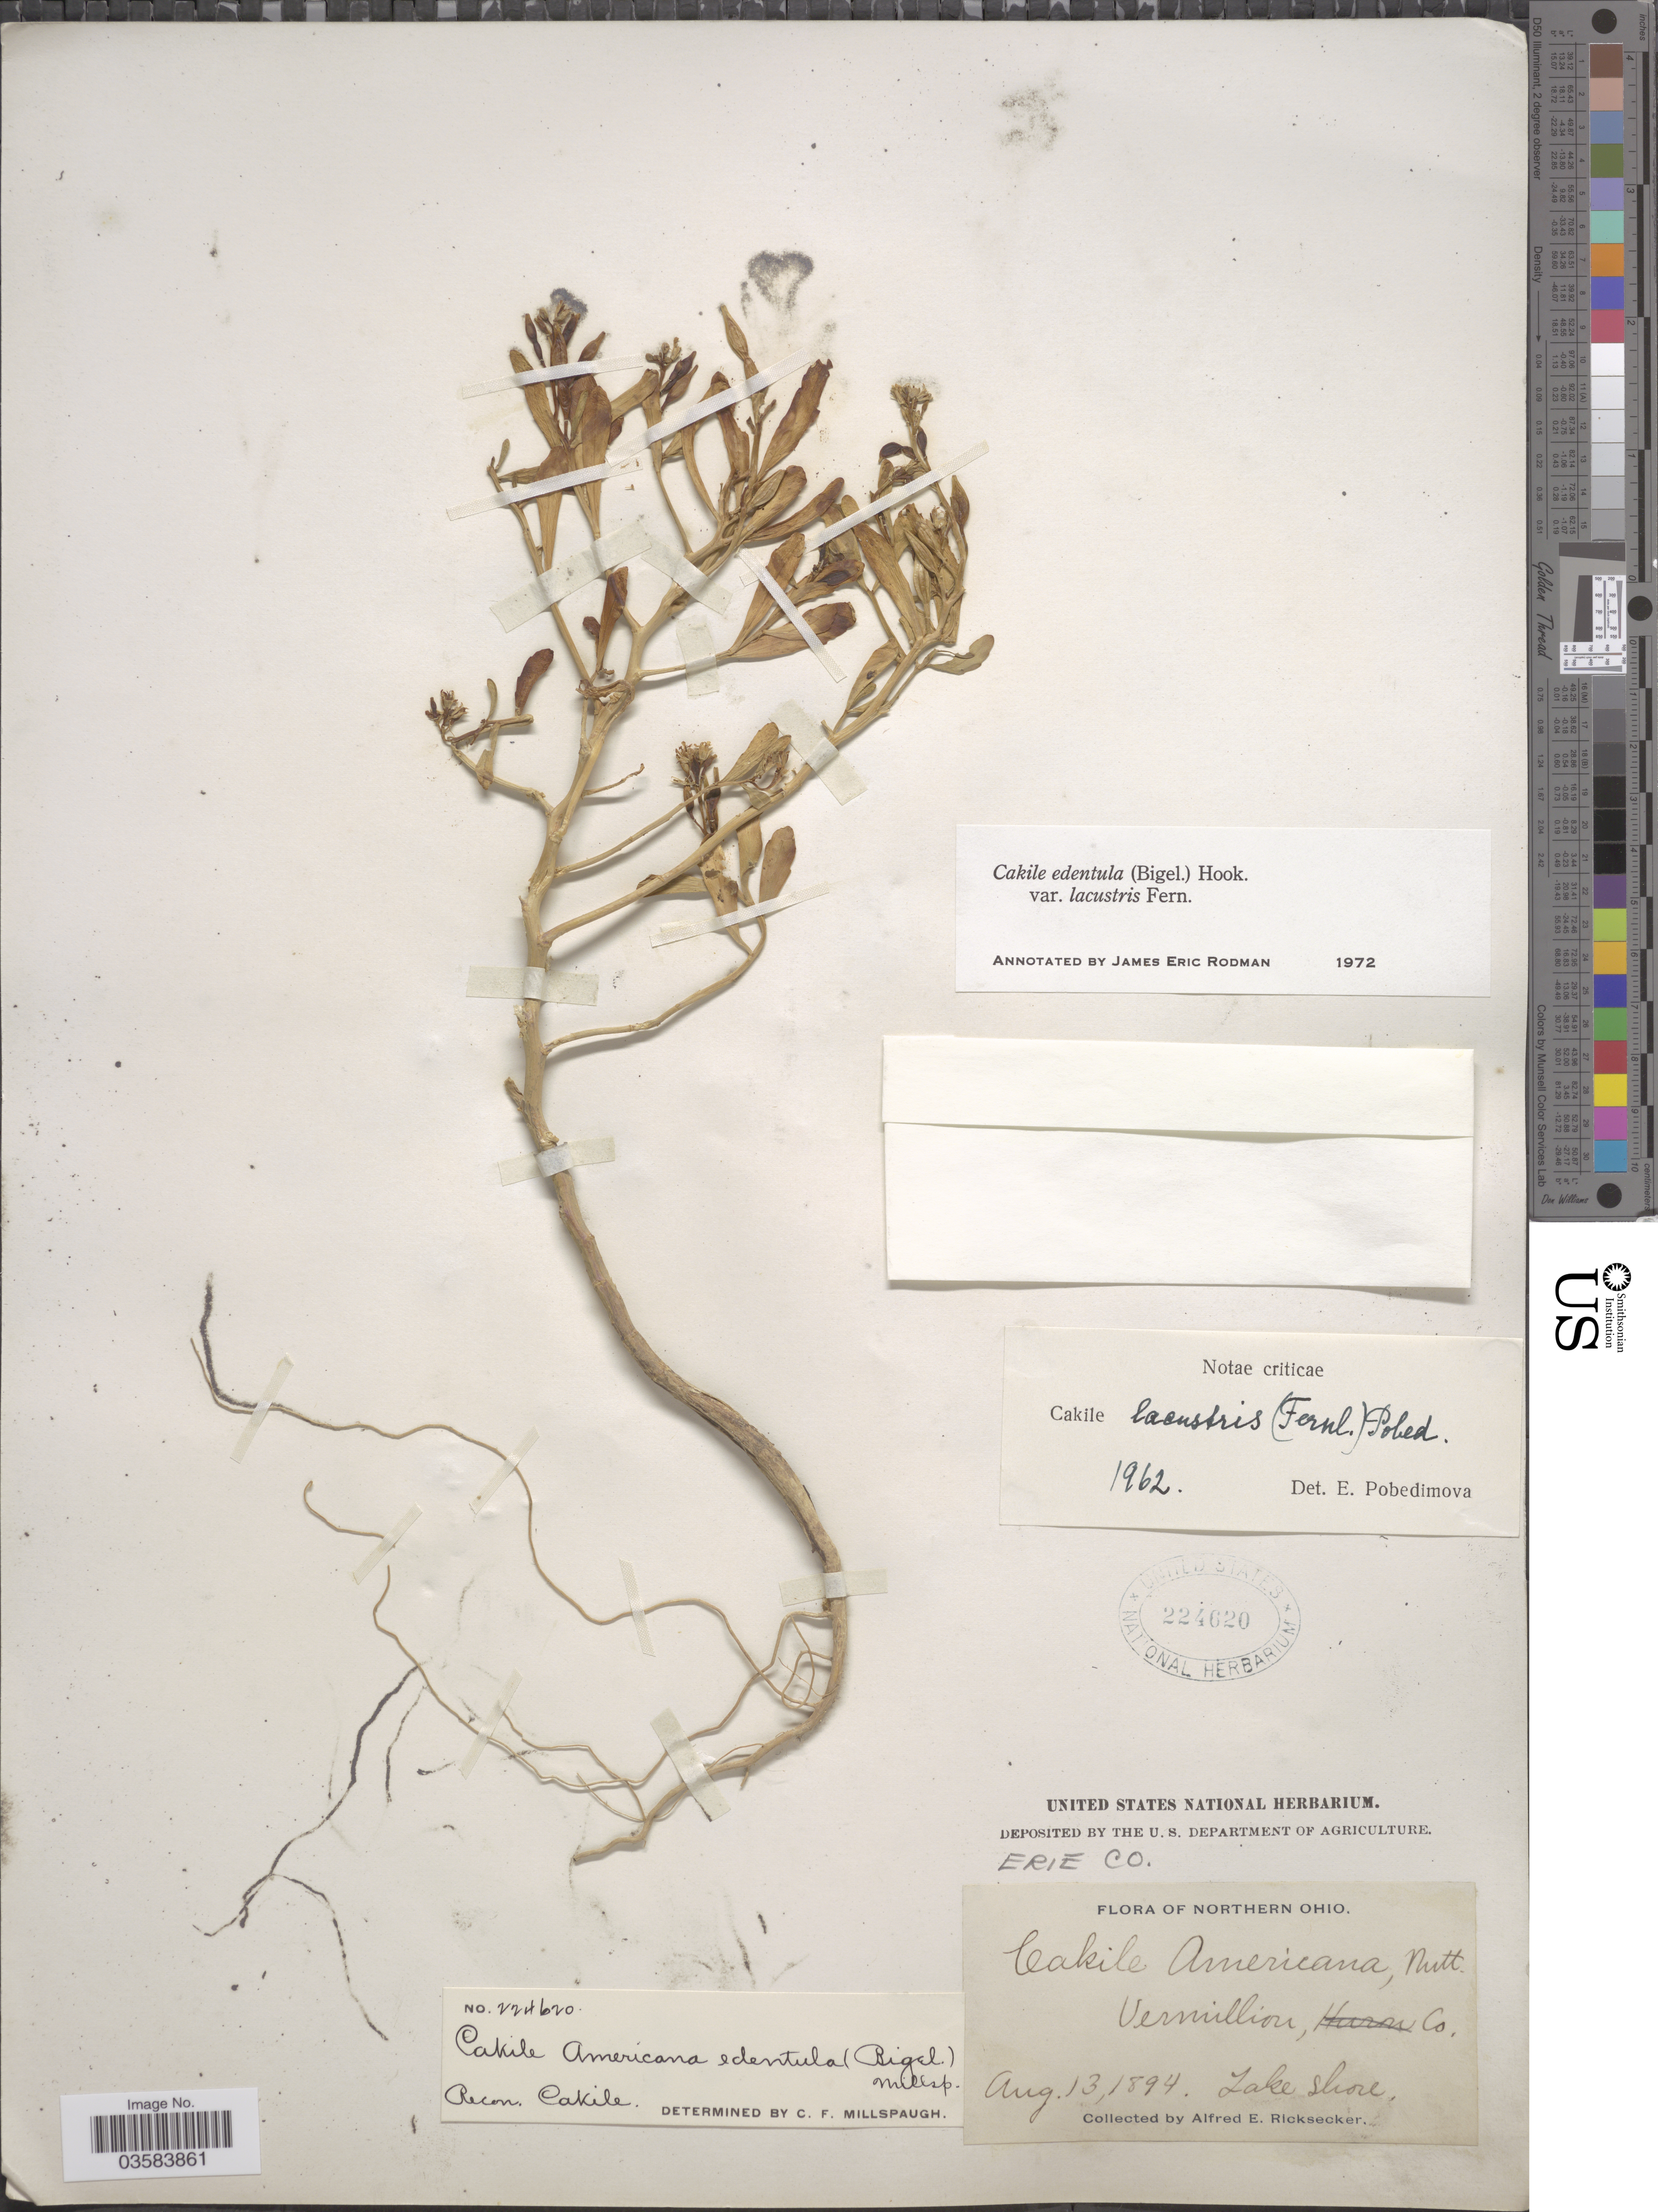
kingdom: Plantae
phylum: Tracheophyta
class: Magnoliopsida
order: Brassicales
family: Brassicaceae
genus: Cakile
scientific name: Cakile edentula var. lacustris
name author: Fernald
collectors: A. E. Ricksecker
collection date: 1894-08-13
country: United States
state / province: Ohio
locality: Northern Ohio. Vermillion, Co. Erie Co. Lake shore.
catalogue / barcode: US 224620